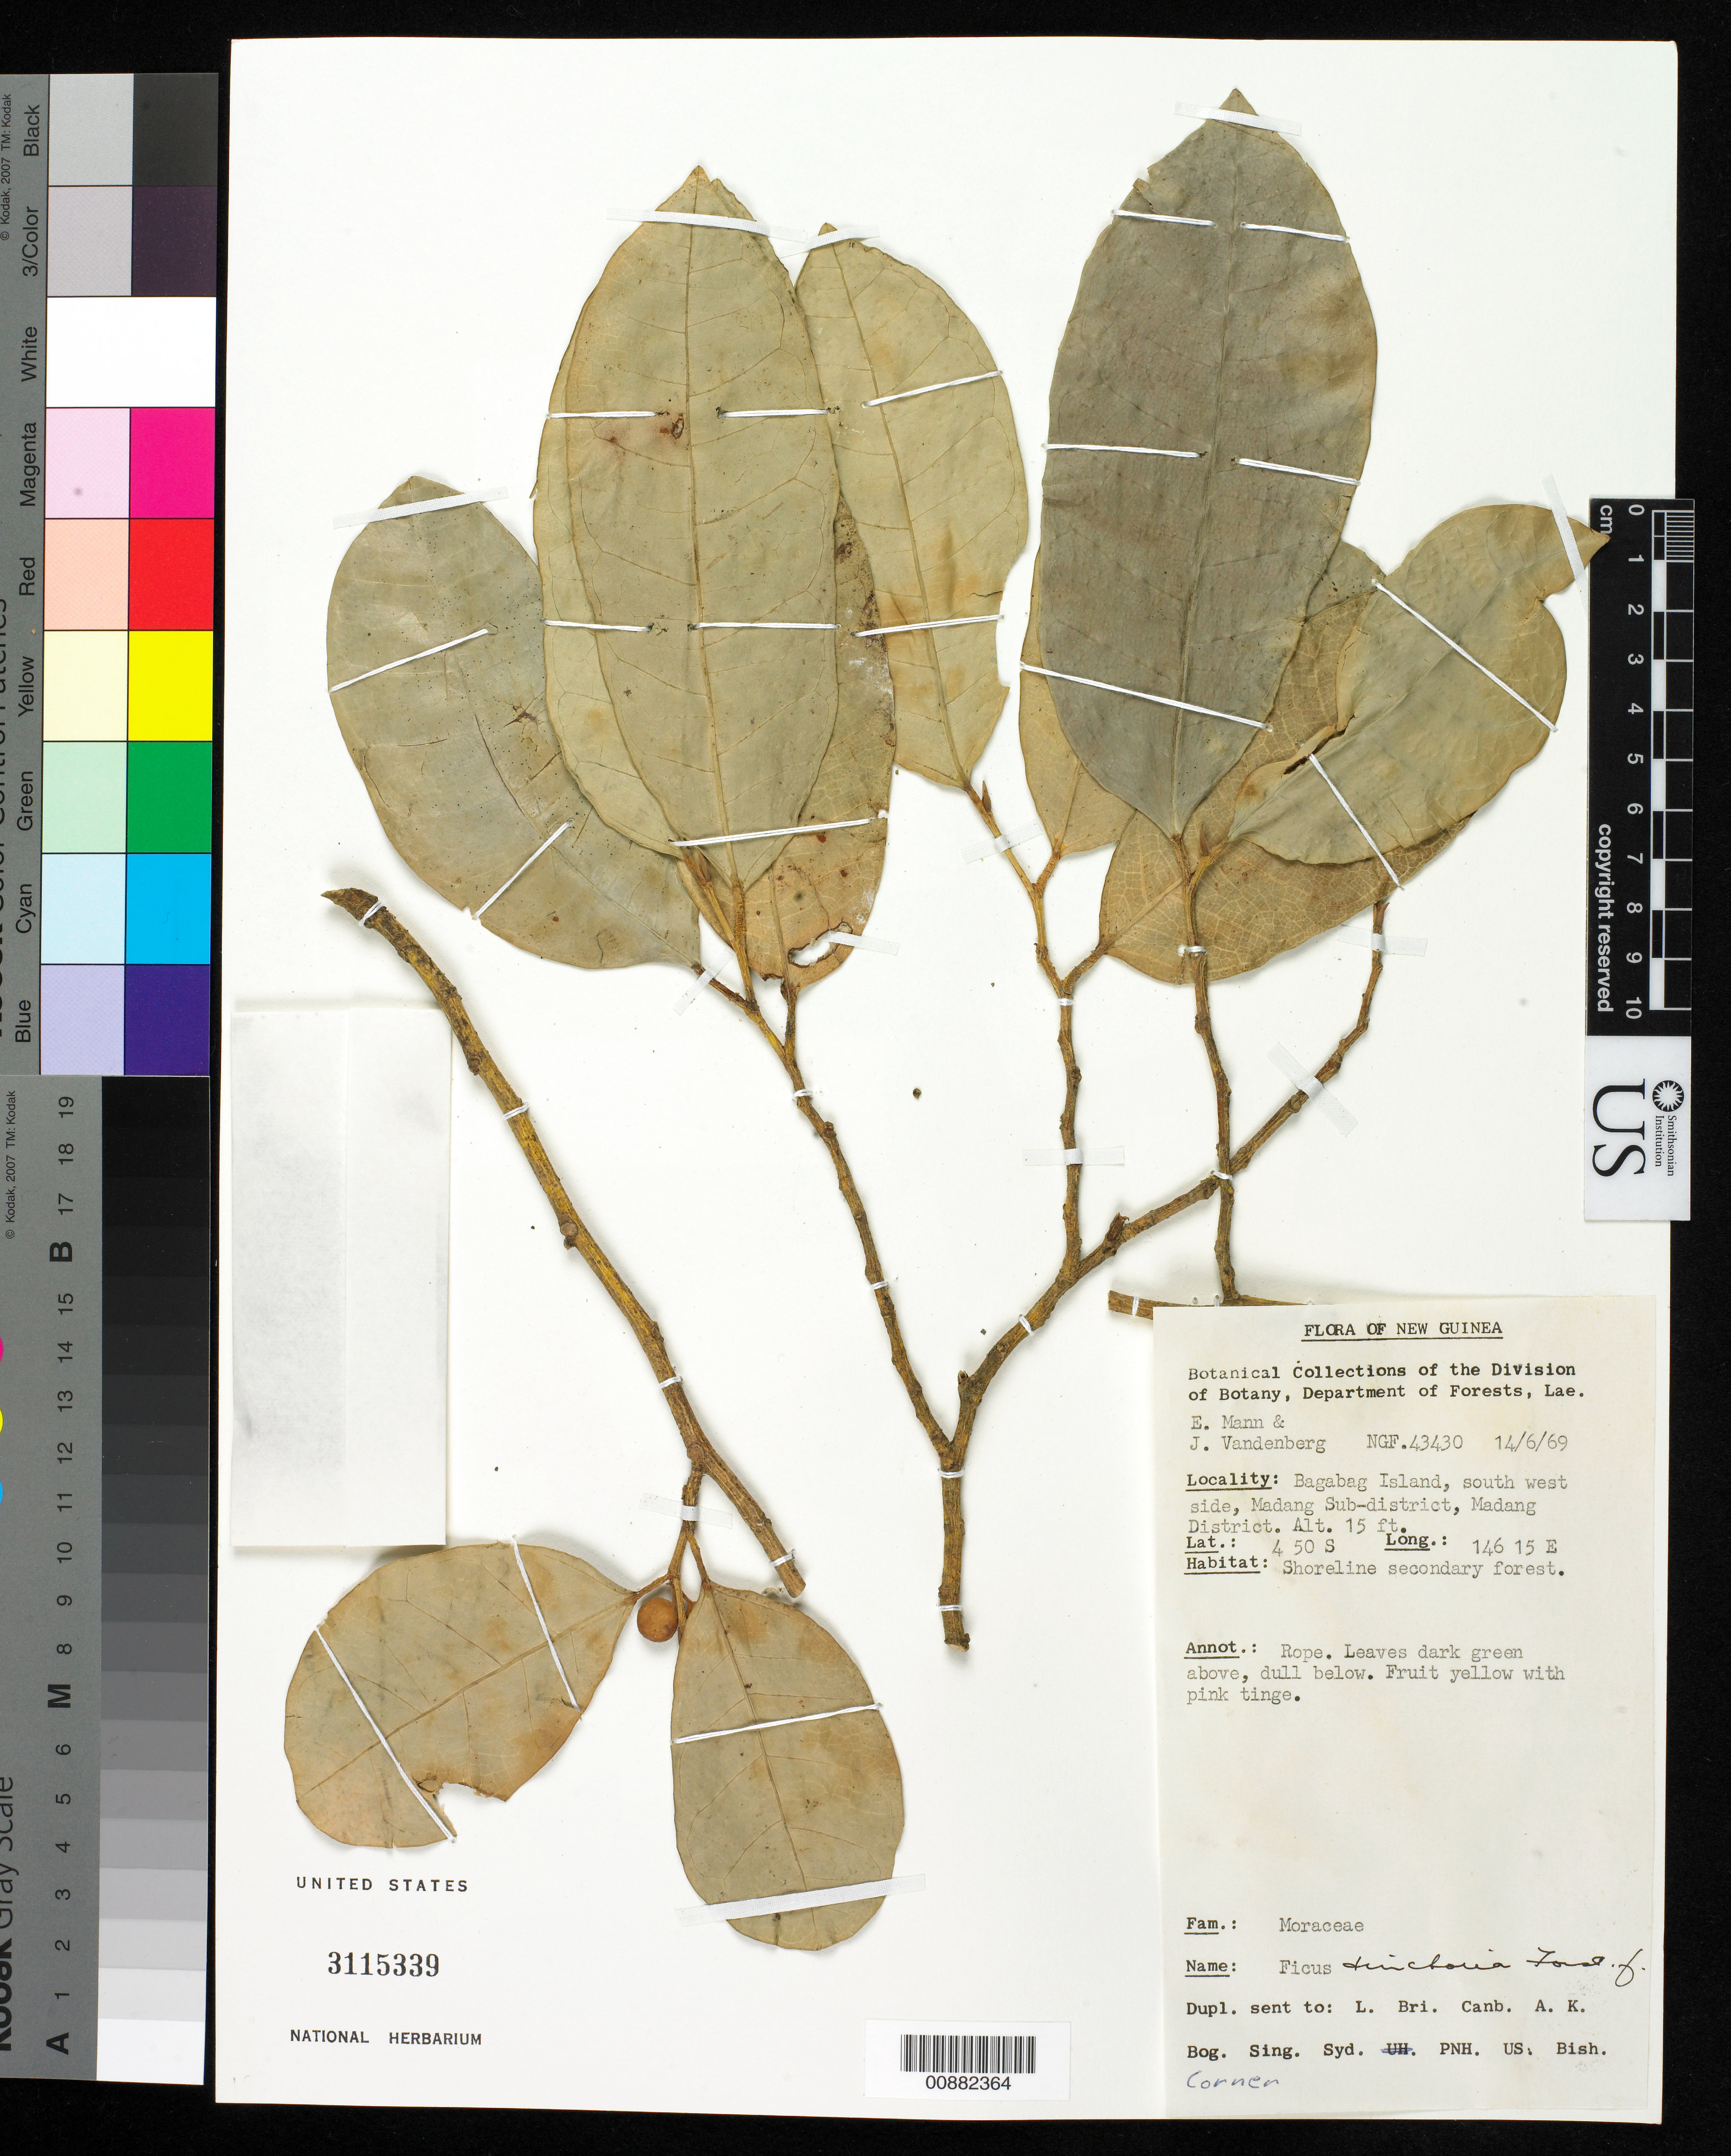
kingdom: Plantae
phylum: Tracheophyta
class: Magnoliopsida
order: Rosales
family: Moraceae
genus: Ficus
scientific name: Ficus tinctoria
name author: G. Forst.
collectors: E. Mann & J. Vandenberg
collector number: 43430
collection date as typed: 14 Jun 1969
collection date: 1969-06-14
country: Papua New Guinea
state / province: Madang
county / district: Madang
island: Bagabag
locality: SW side.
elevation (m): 5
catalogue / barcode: US 3115339